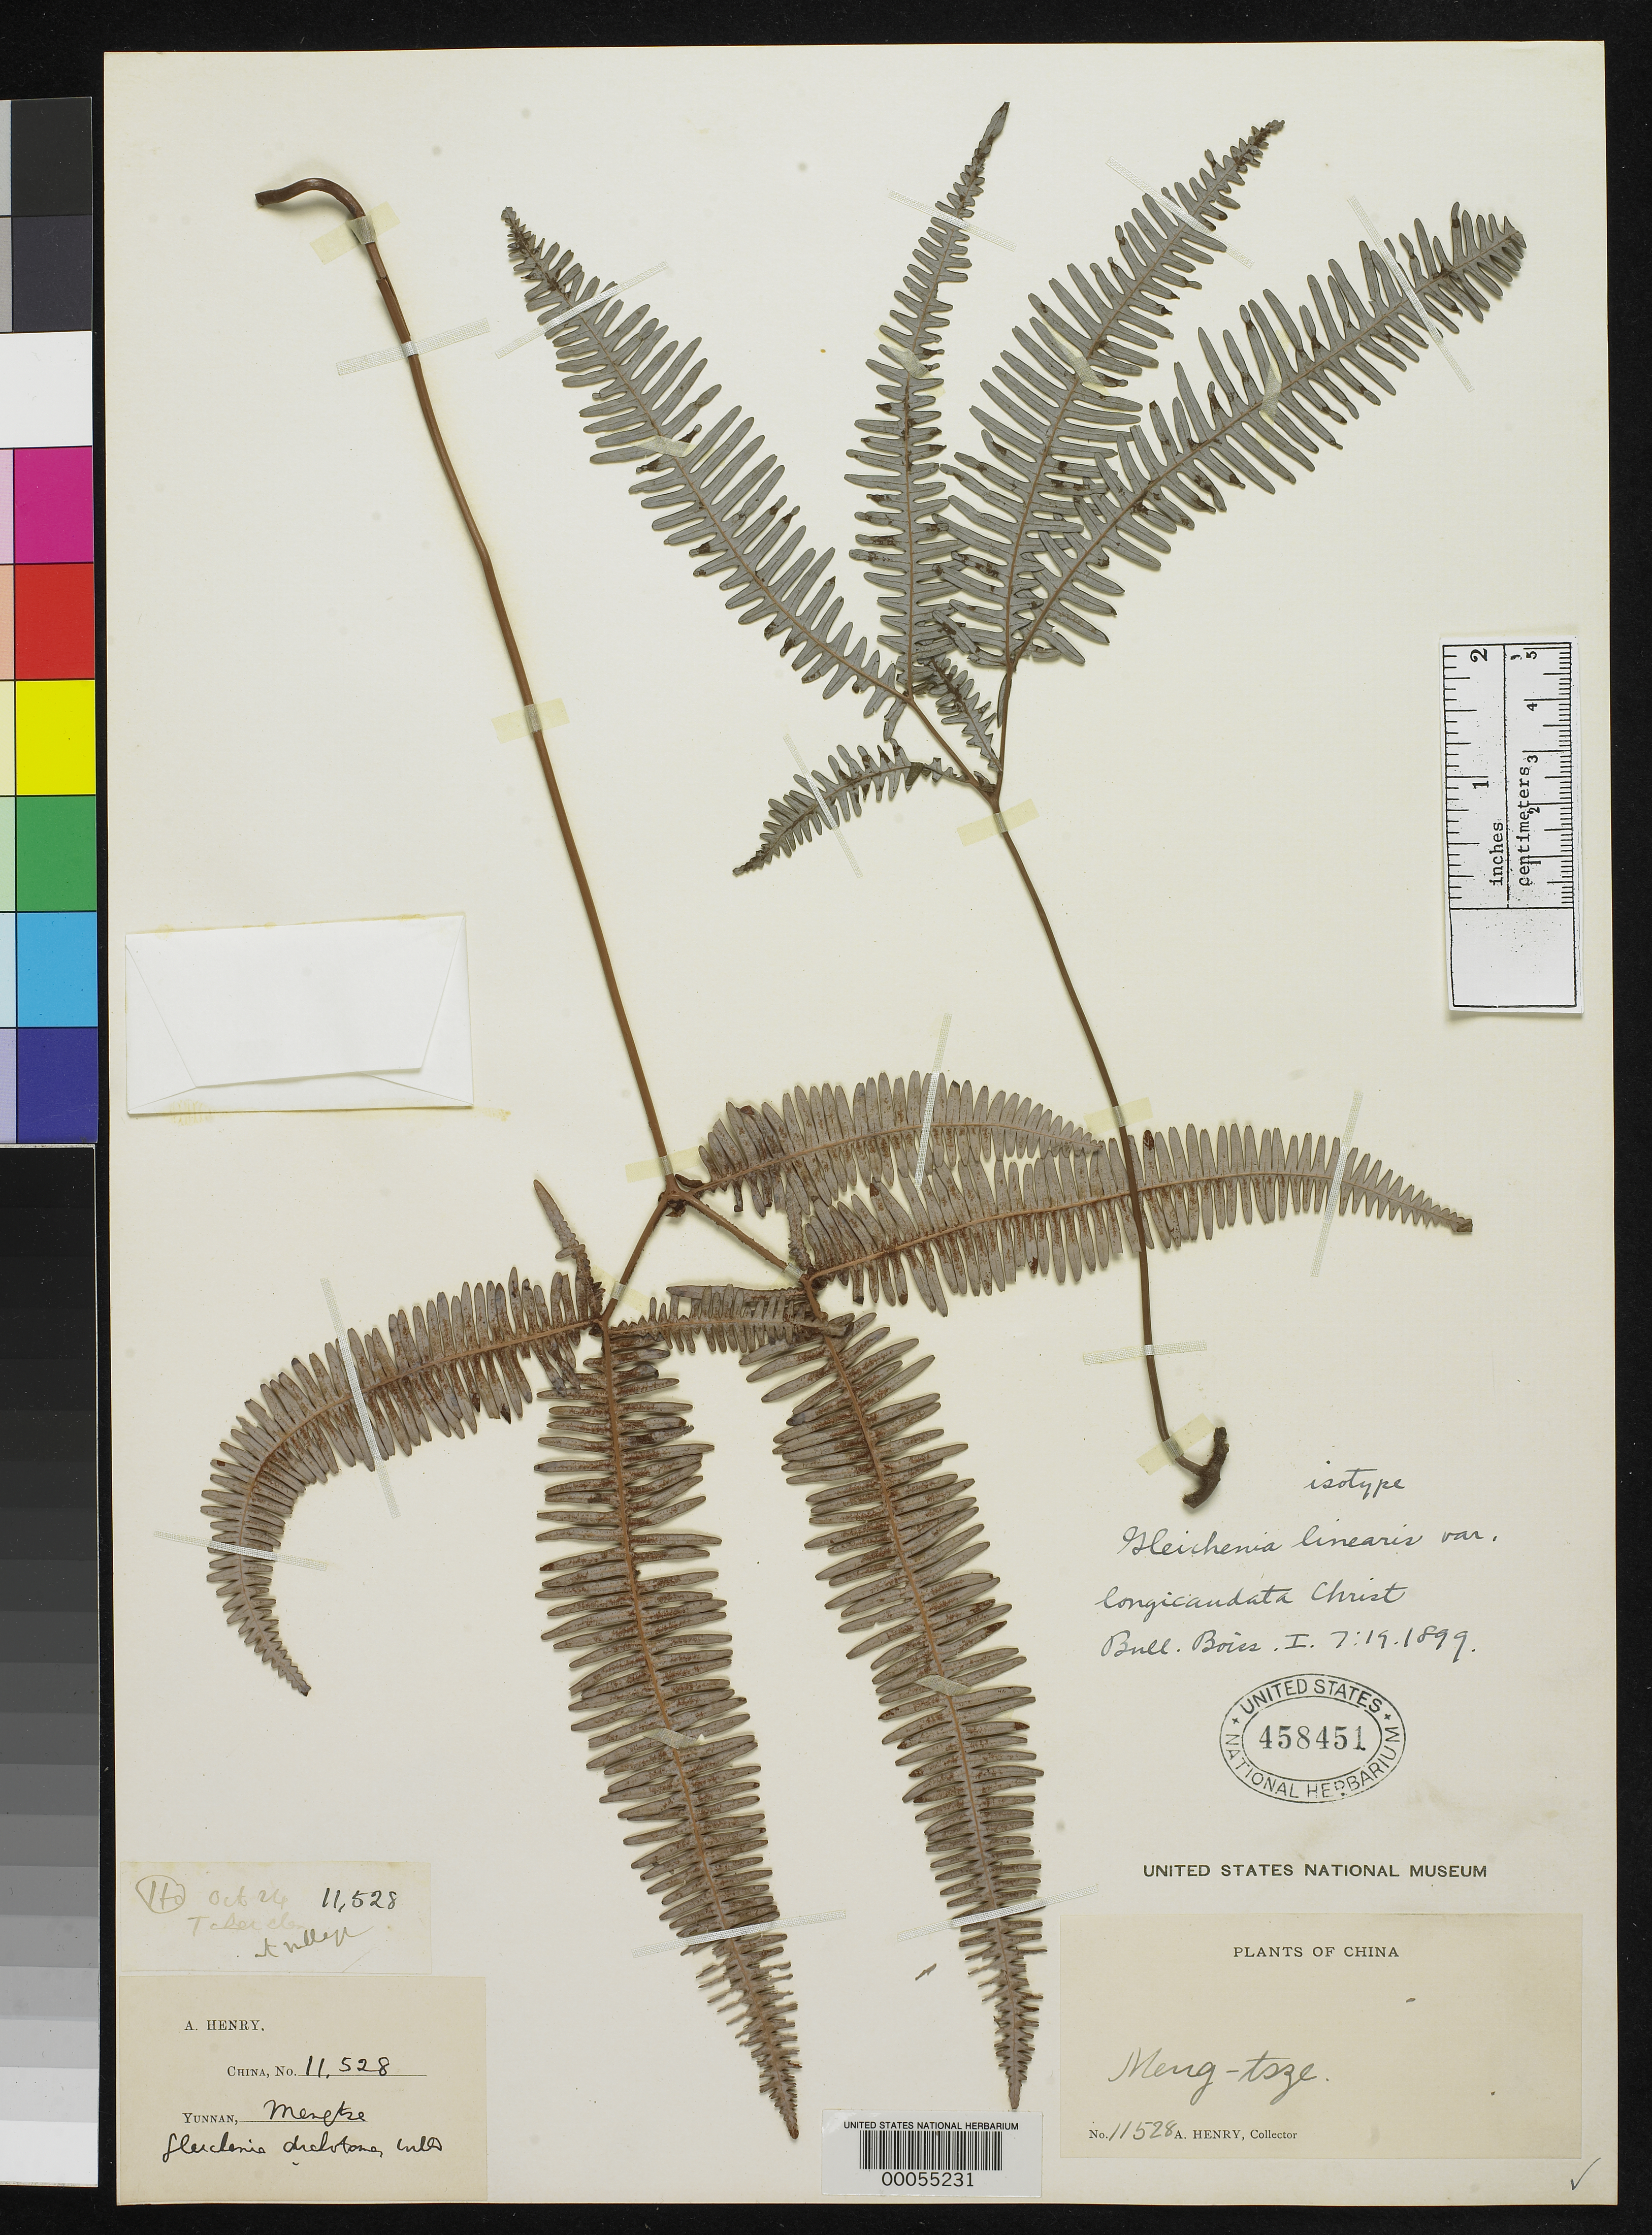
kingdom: Plantae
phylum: Tracheophyta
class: Polypodiopsida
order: Gleicheniales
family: Gleicheniaceae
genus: Gleichenia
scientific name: Gleichenia linearis var. longicaudata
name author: Christ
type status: Type Collection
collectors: A. Henry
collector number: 11528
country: China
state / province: Yunnan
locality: Mengtze [Meng-tsze]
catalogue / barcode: US 458451